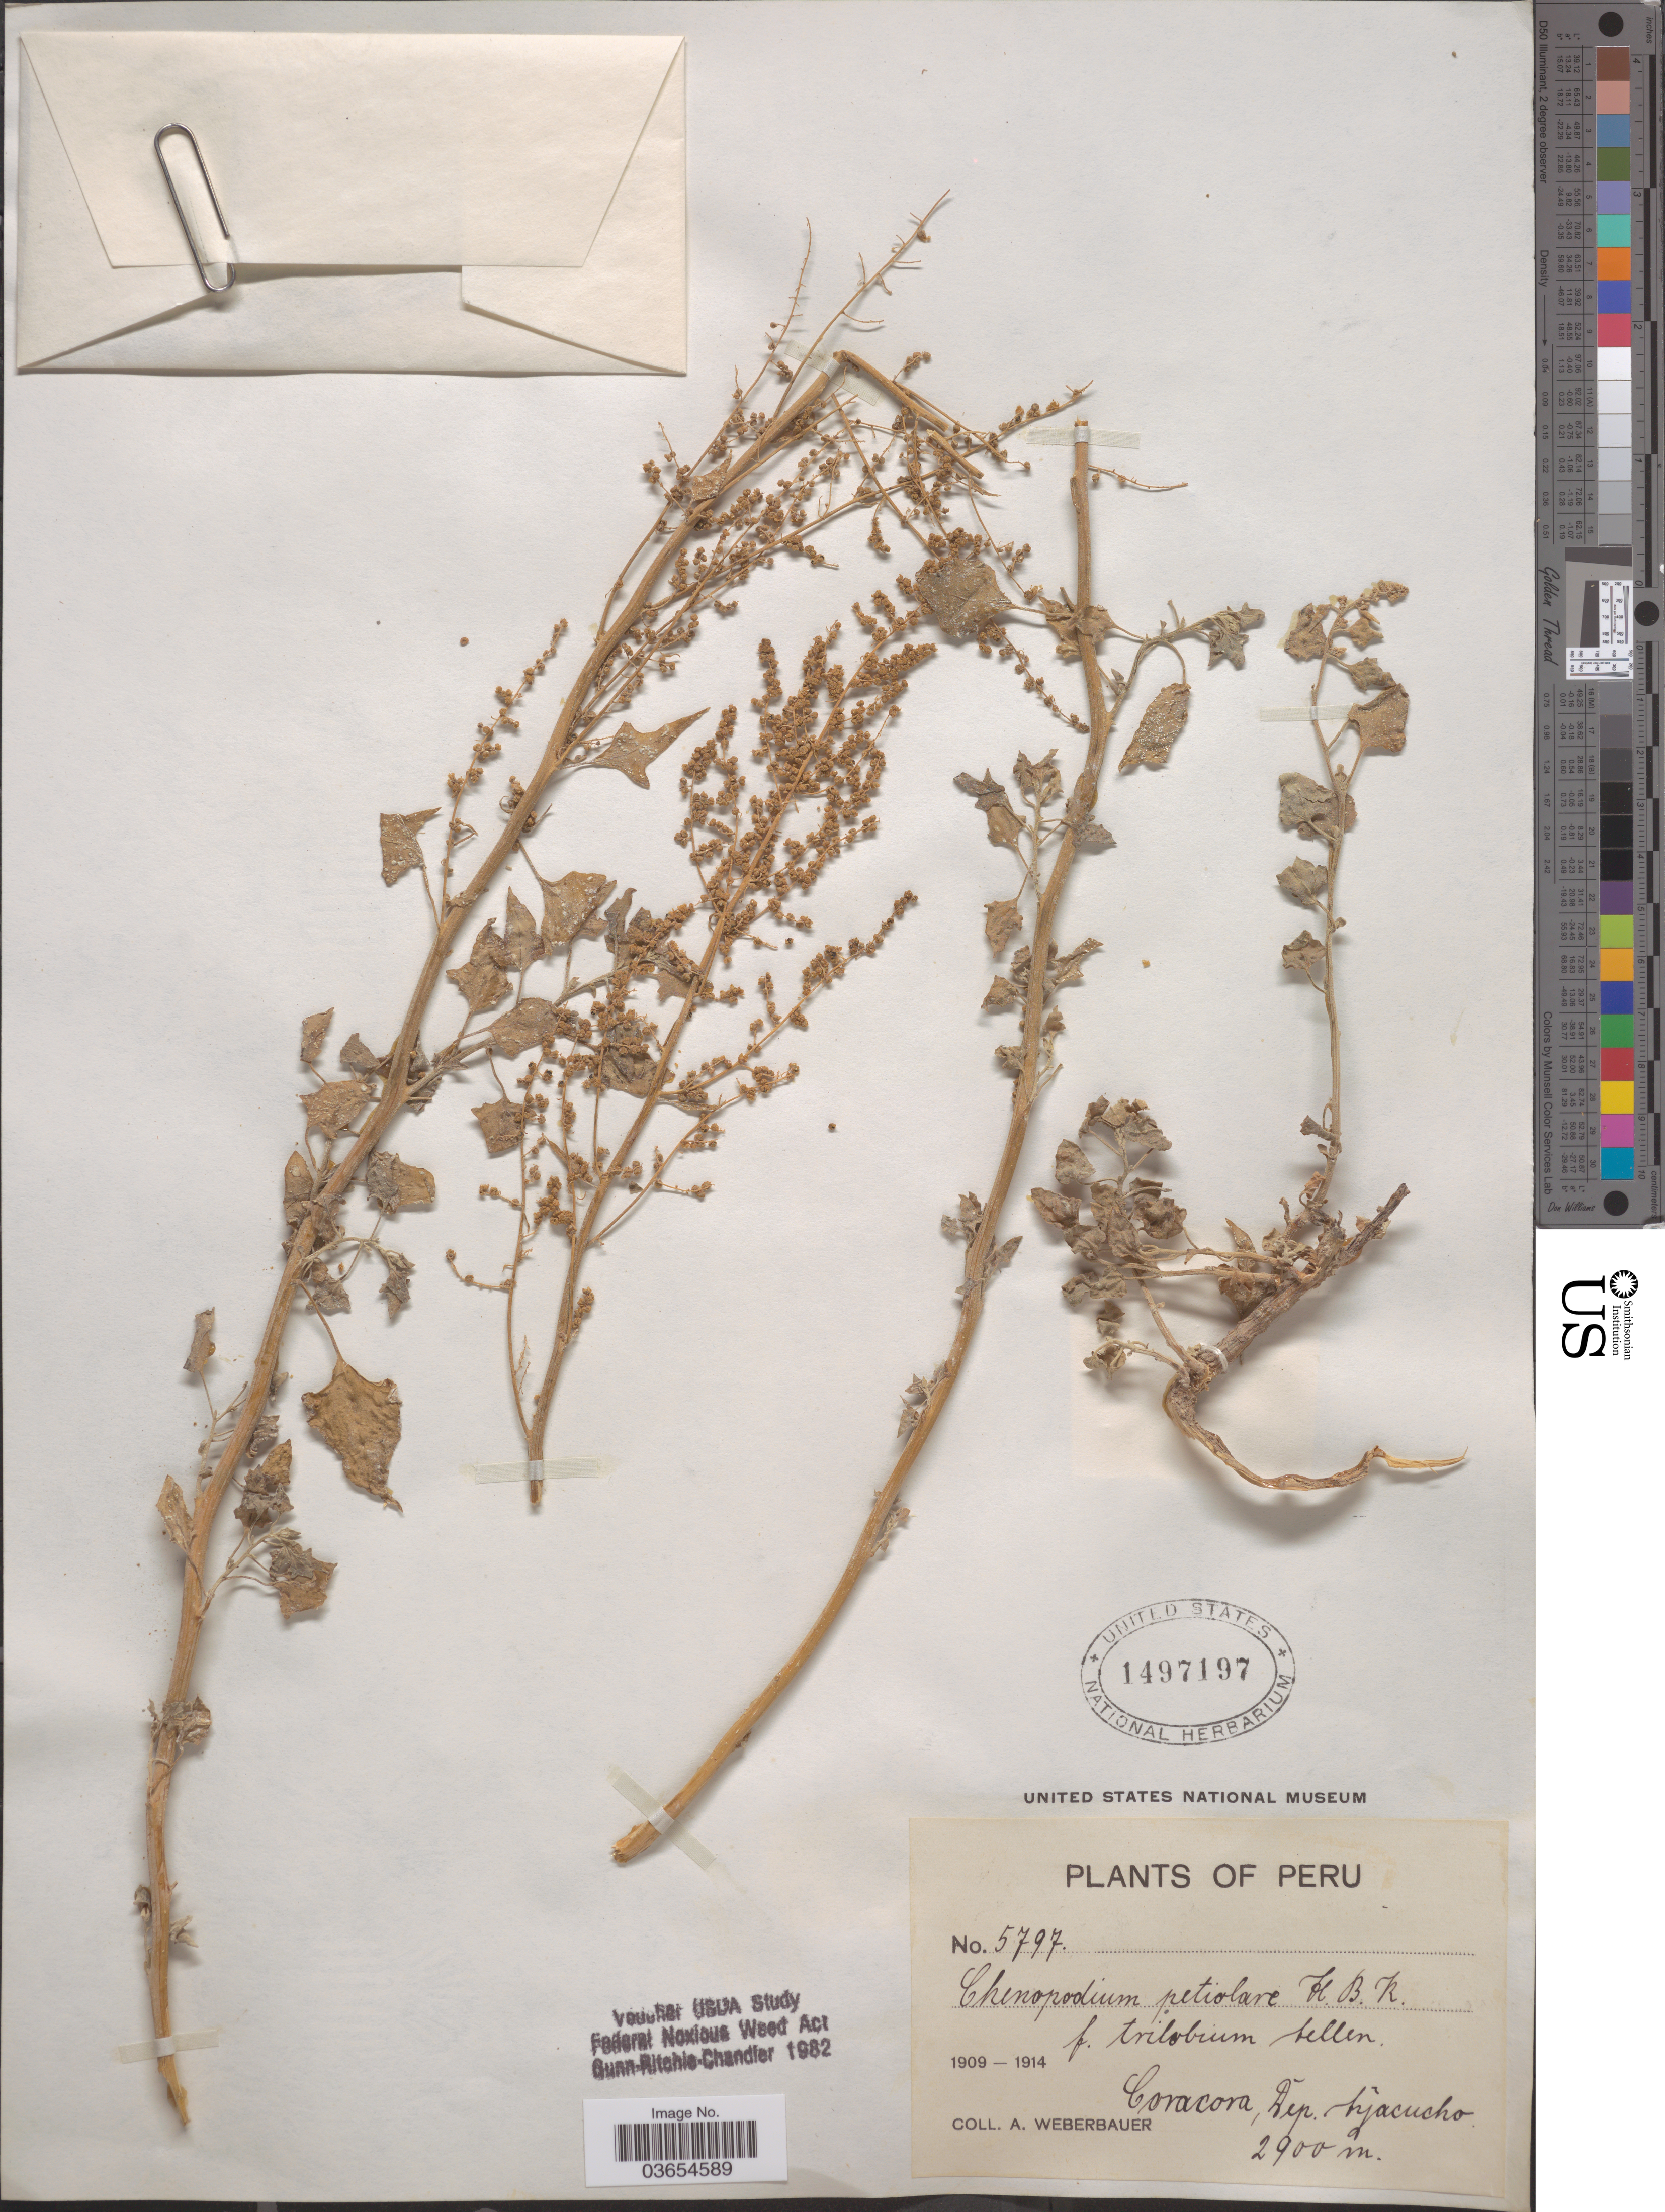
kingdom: Plantae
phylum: Tracheophyta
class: Magnoliopsida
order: Caryophyllales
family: Amaranthaceae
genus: Chenopodium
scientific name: Chenopodium petiolare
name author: Kunth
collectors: A. Weberbauer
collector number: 5797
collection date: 1909/1914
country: Peru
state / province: Ayacucho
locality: Coracora, Dep. Ayacucho.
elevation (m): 2900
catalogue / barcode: US 1497197